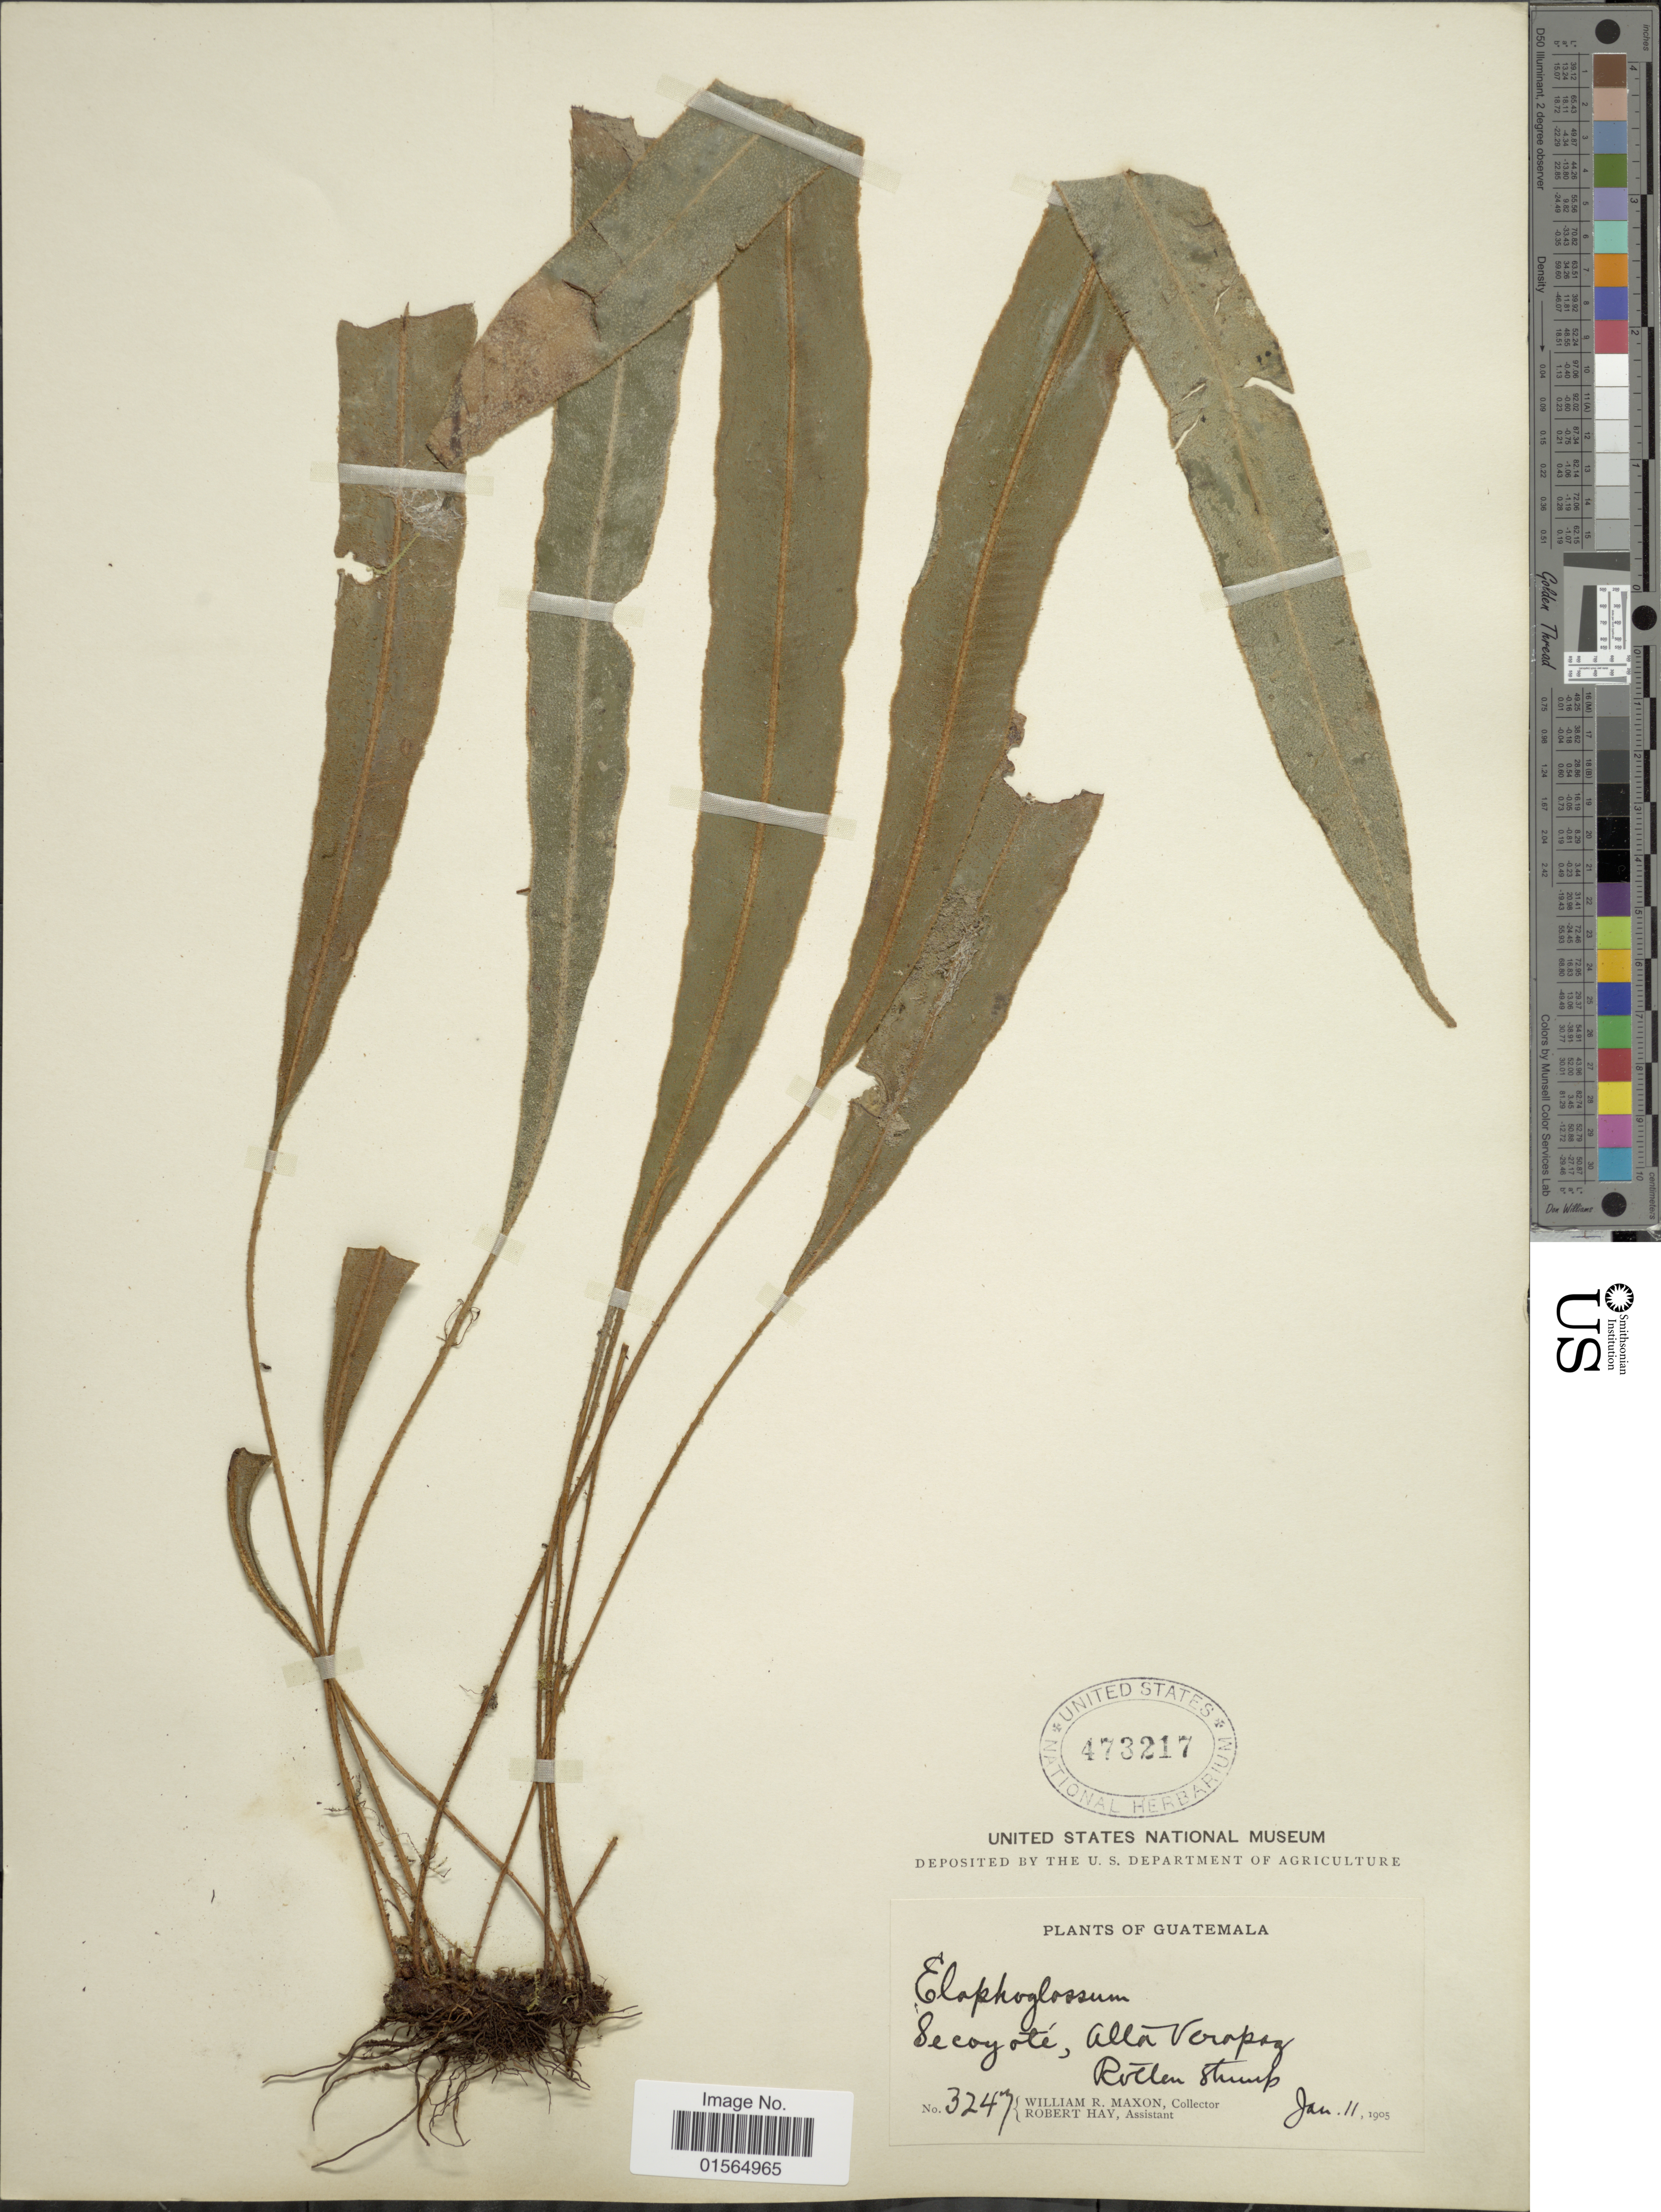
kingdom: Plantae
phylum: Tracheophyta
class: Polypodiopsida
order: Polypodiales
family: Dryopteridaceae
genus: Elaphoglossum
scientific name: Elaphoglossum rubescens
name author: Kuhn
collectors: W. R. Maxon & R. H. Hay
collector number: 3247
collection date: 1905-01-11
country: Guatemala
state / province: Alta Verapaz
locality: Secoyote, Alta Veracruz. Rotten stump.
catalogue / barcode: US 473217